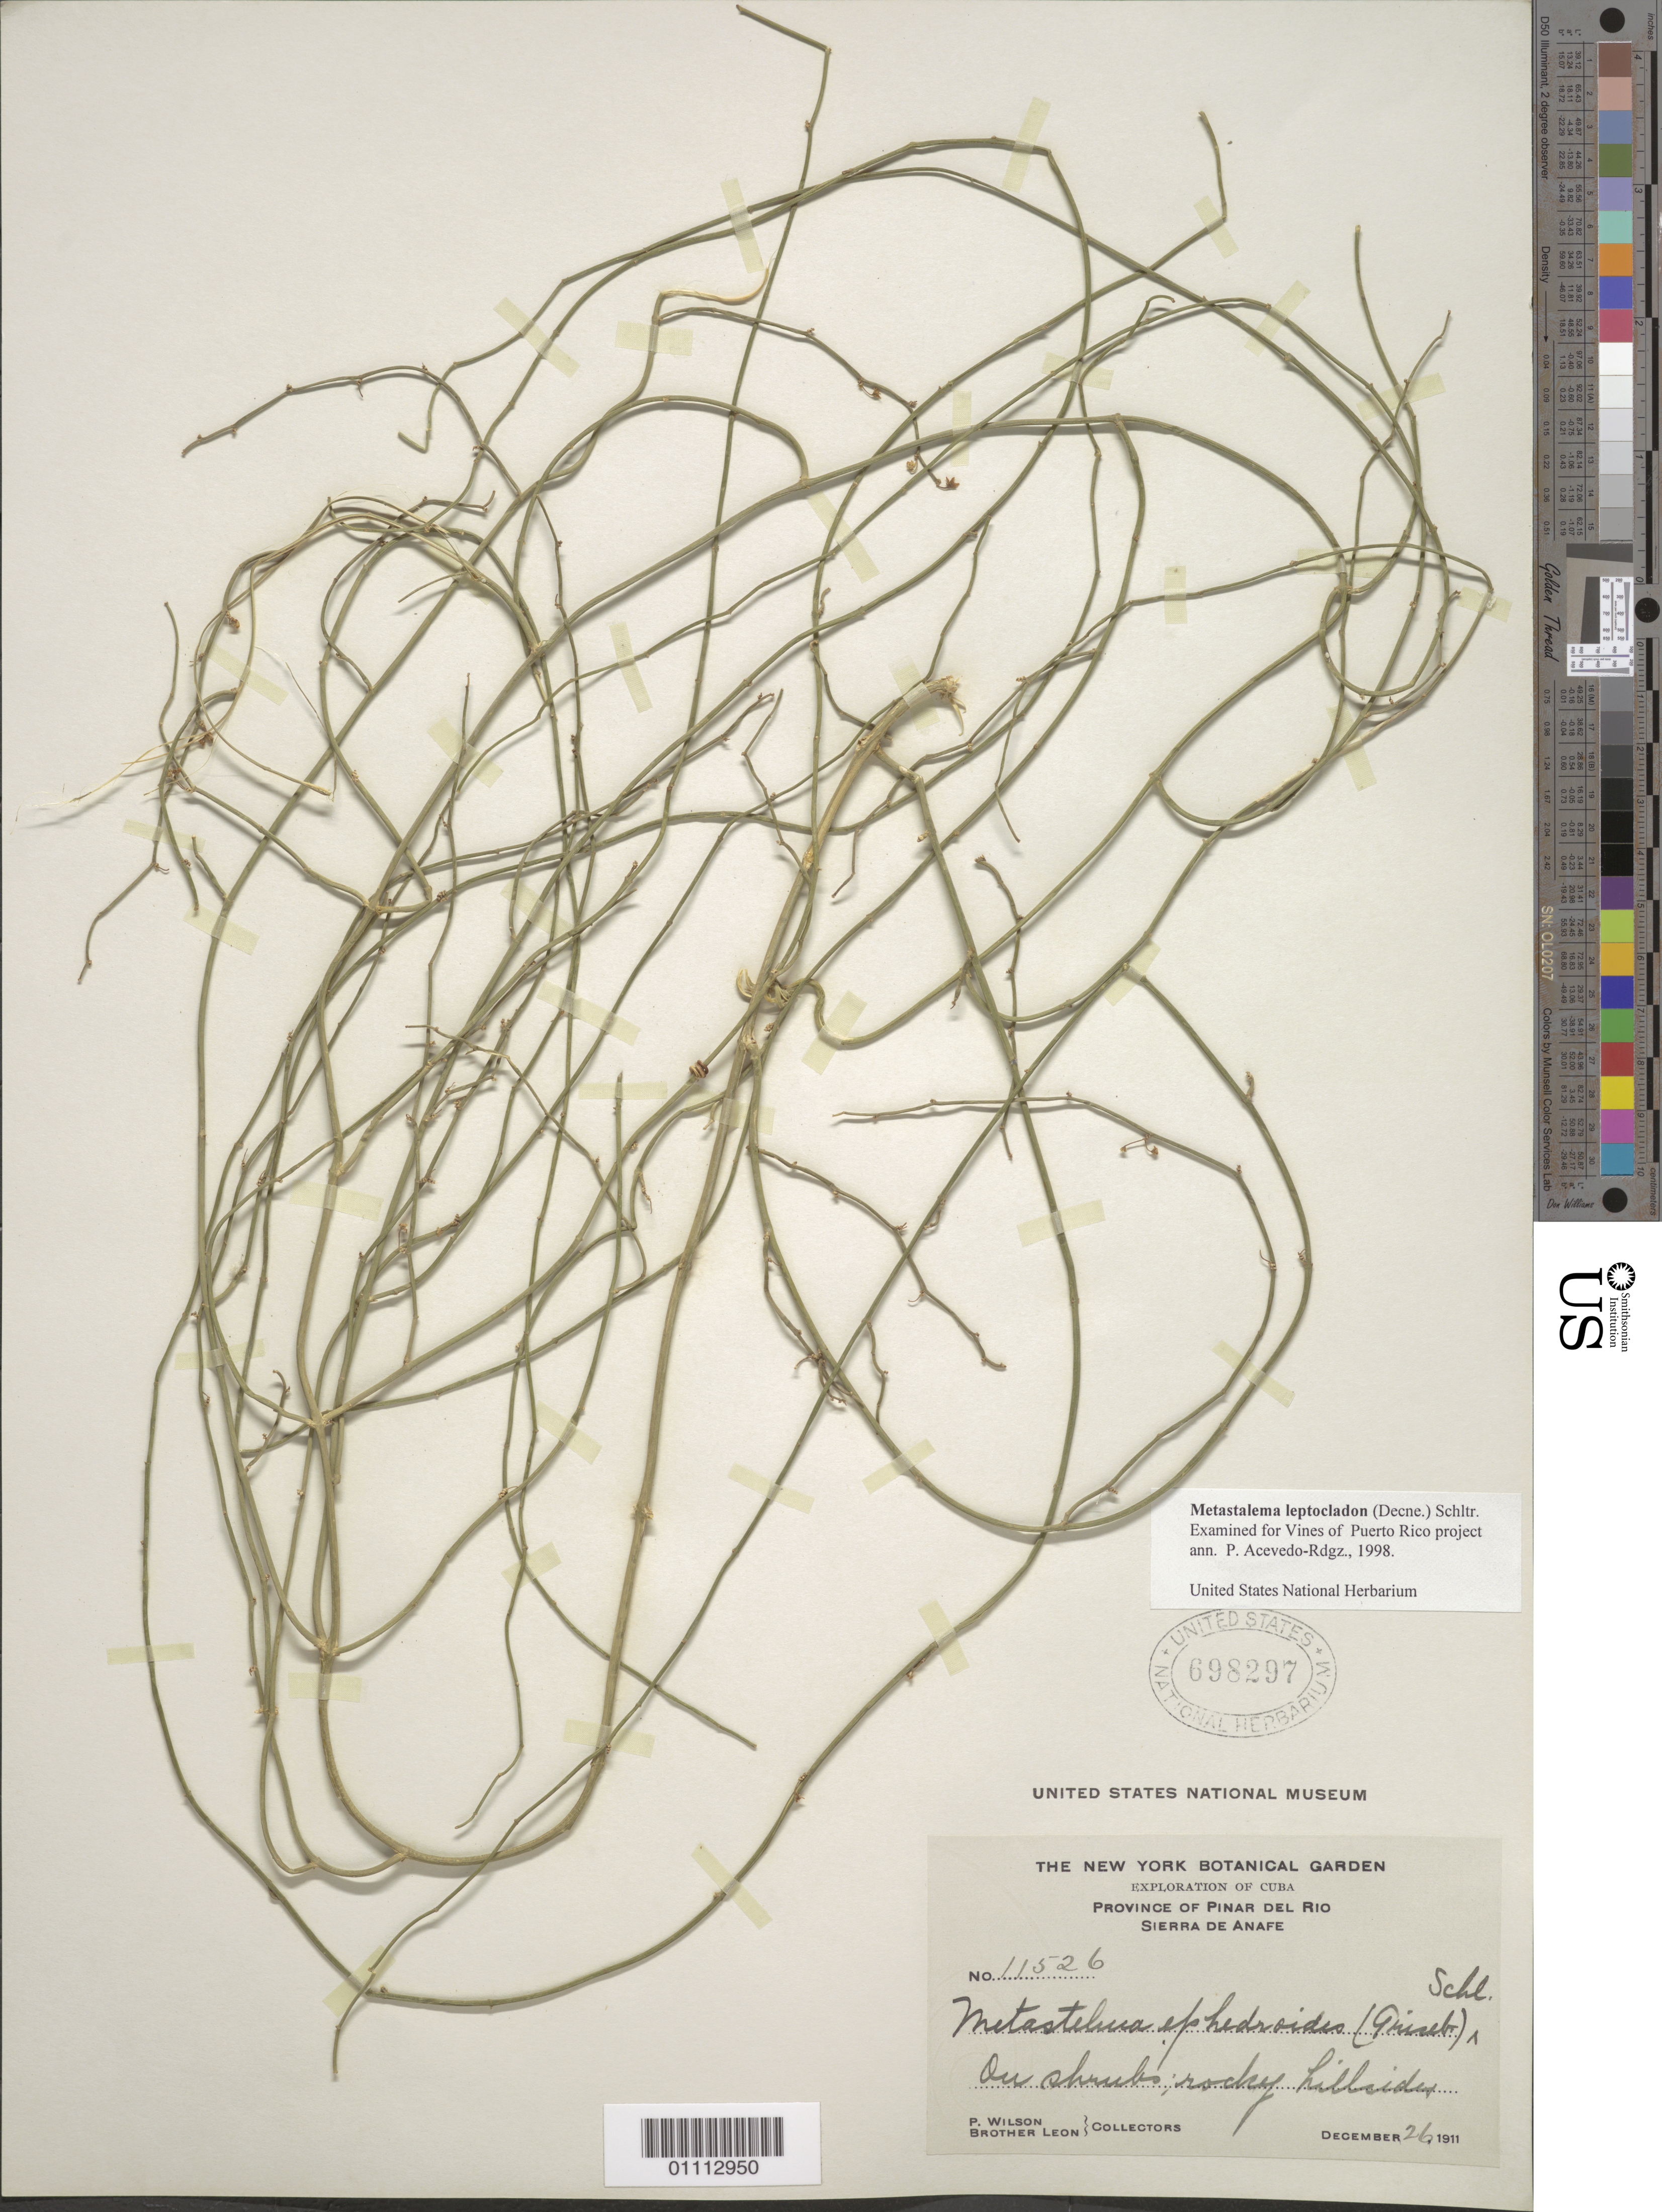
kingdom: Plantae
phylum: Tracheophyta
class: Magnoliopsida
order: Gentianales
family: Apocynaceae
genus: Metastelma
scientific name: Metastelma leptocladum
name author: (Decne.) Schltr.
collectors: P. Wilson & Bro. León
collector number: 11526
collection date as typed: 26 Dec 1911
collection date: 1911-12-26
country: Cuba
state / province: Pinar del Rio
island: Cuba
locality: Province of Pinar del Rio Sierra de Anafe On shrubs; rocky hillsides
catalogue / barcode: US 698297